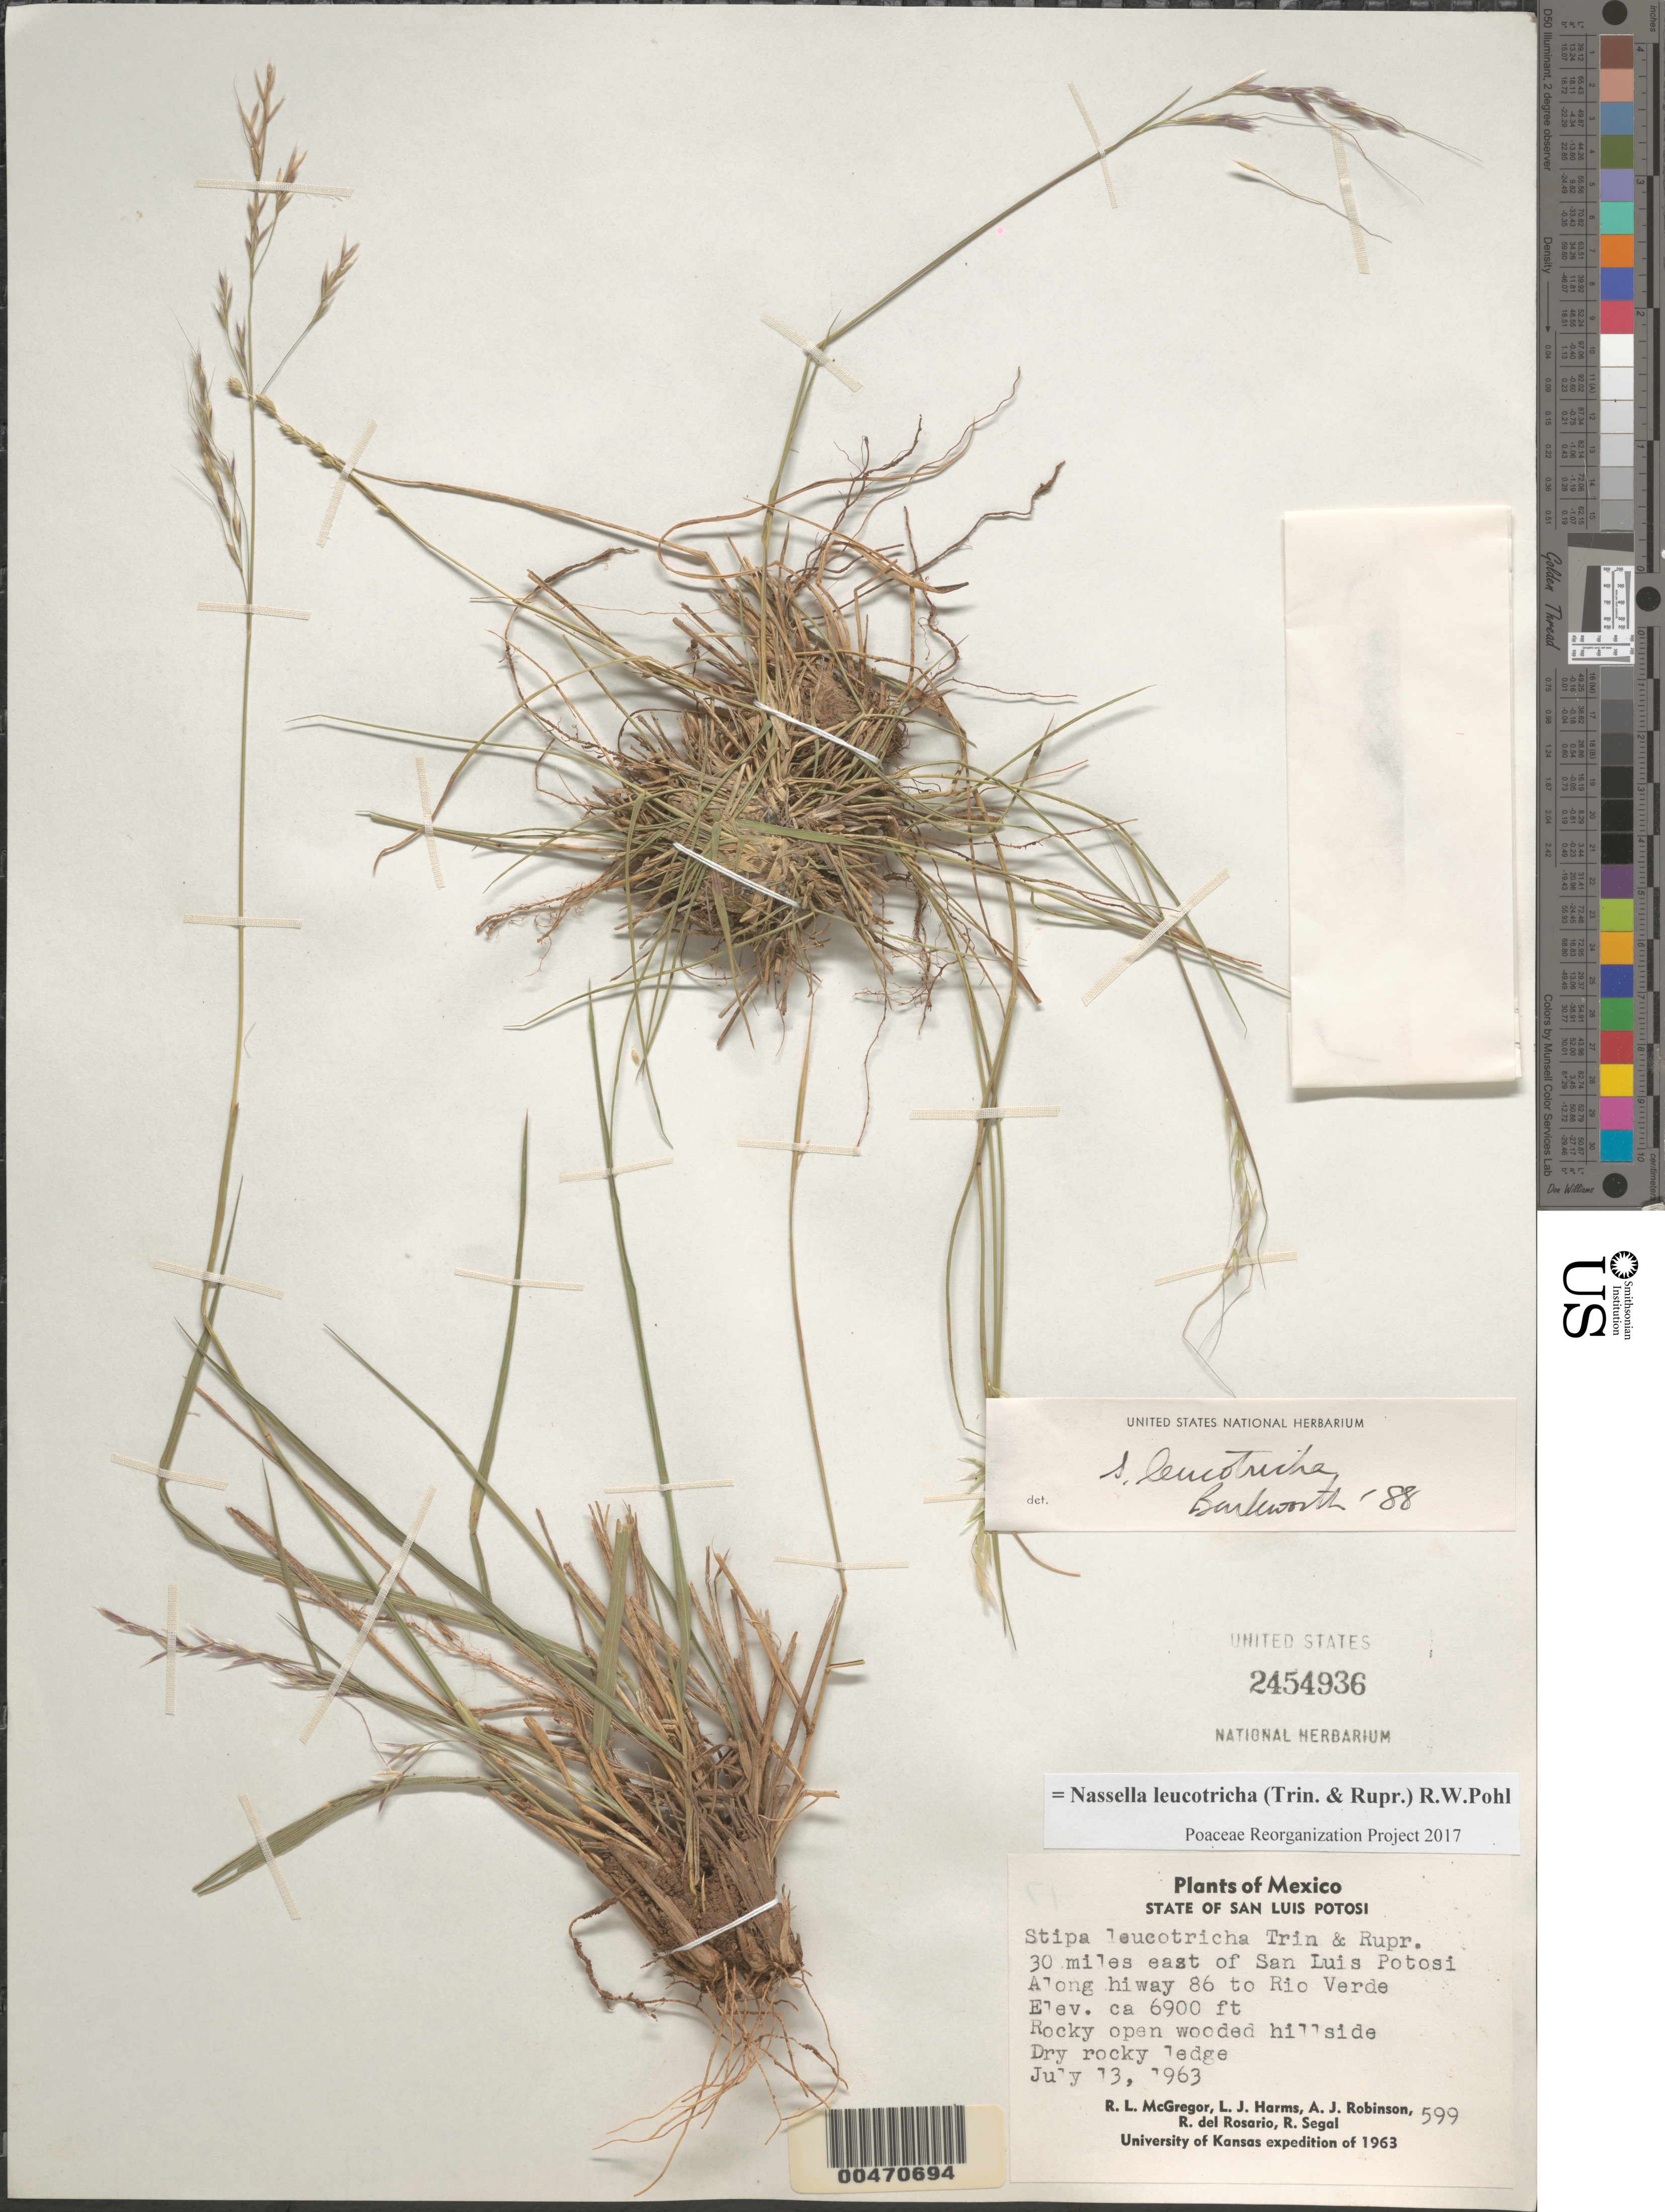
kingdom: Plantae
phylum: Tracheophyta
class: Liliopsida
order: Poales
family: Poaceae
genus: Nassella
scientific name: Nassella leucotricha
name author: (Trin. & Rupr.) R.W. Pohl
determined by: Poaceae Reorganization Project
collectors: R. McGregor, L. Harms, A. J. Robinson & R. Segal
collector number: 599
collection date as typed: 13 Jul 1963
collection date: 1963-07-13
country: Mexico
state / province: San Luis Potosi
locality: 30 mi E of San Luis Potosi, along hwy 86 to Rio Verde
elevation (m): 2103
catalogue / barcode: US 2454936